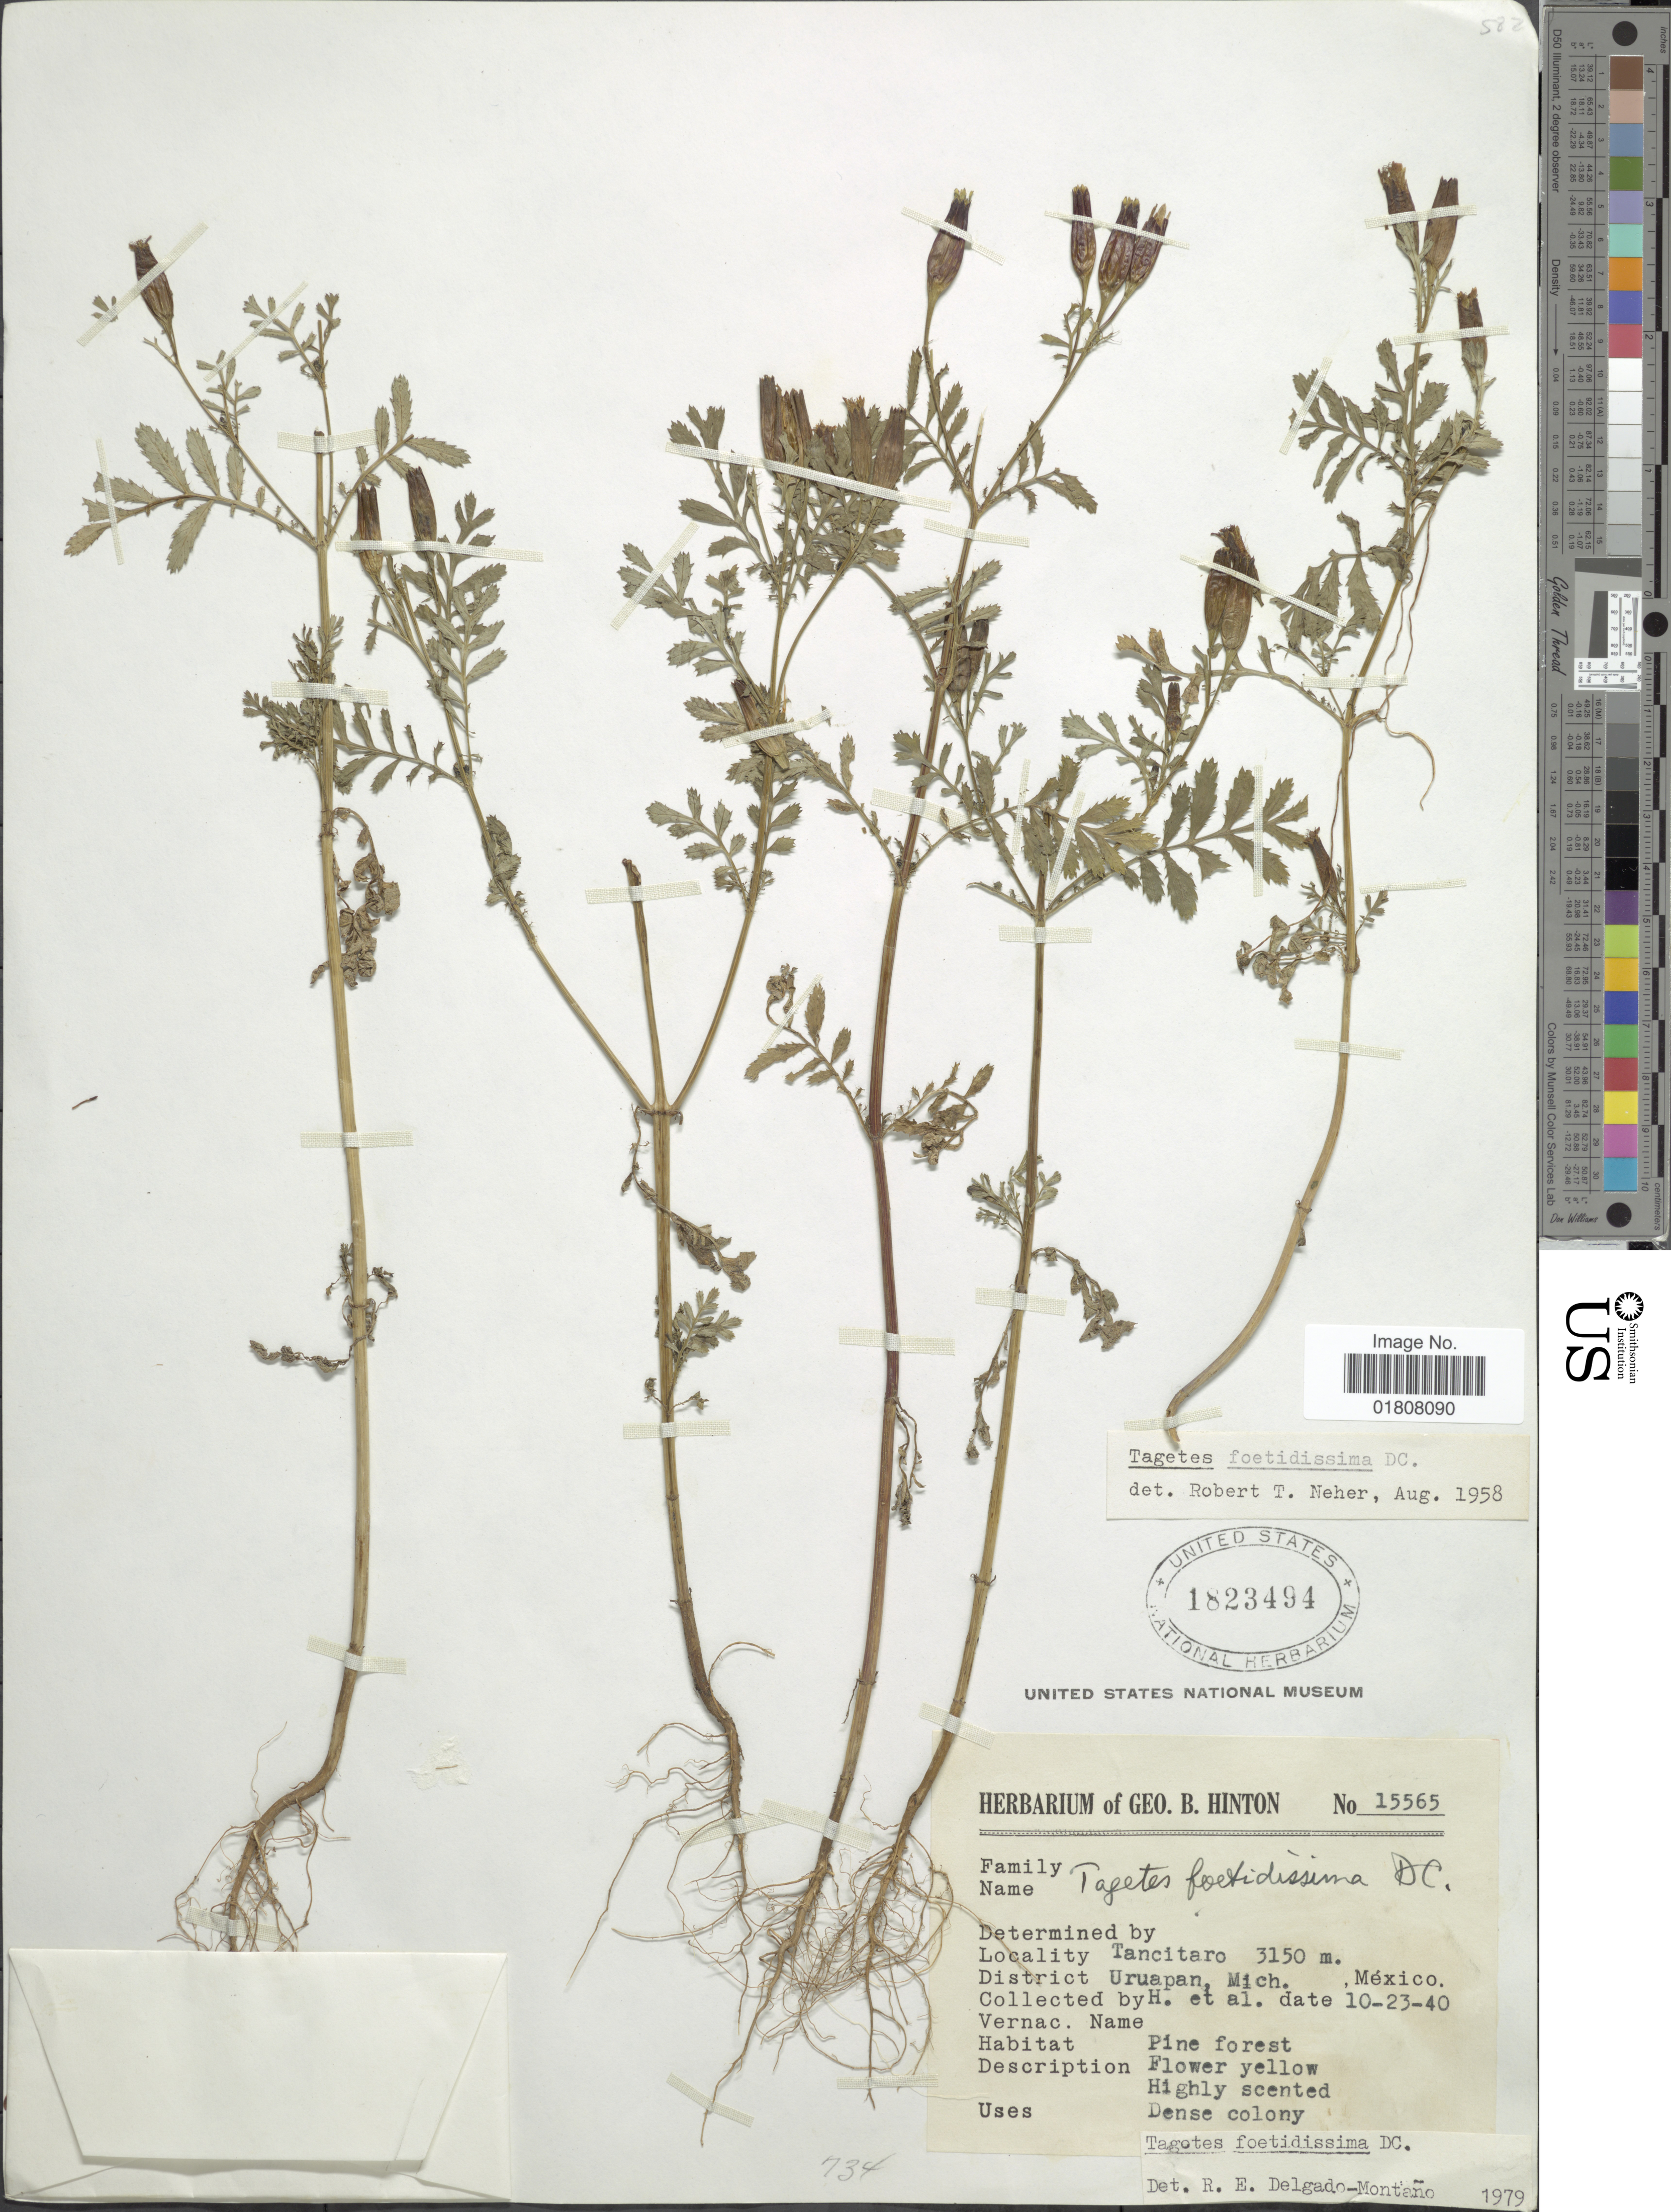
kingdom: Plantae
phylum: Tracheophyta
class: Magnoliopsida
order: Asterales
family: Asteraceae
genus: Tagetes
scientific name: Tagetes foetidissima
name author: DC.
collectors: G. B. Hinton & et al.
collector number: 15565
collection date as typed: Transcribed d/m/y: 23/10/40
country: Mexico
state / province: Michoacán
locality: Tancitaro, District Uruapan, Mich.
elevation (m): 3150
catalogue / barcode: US 1823494